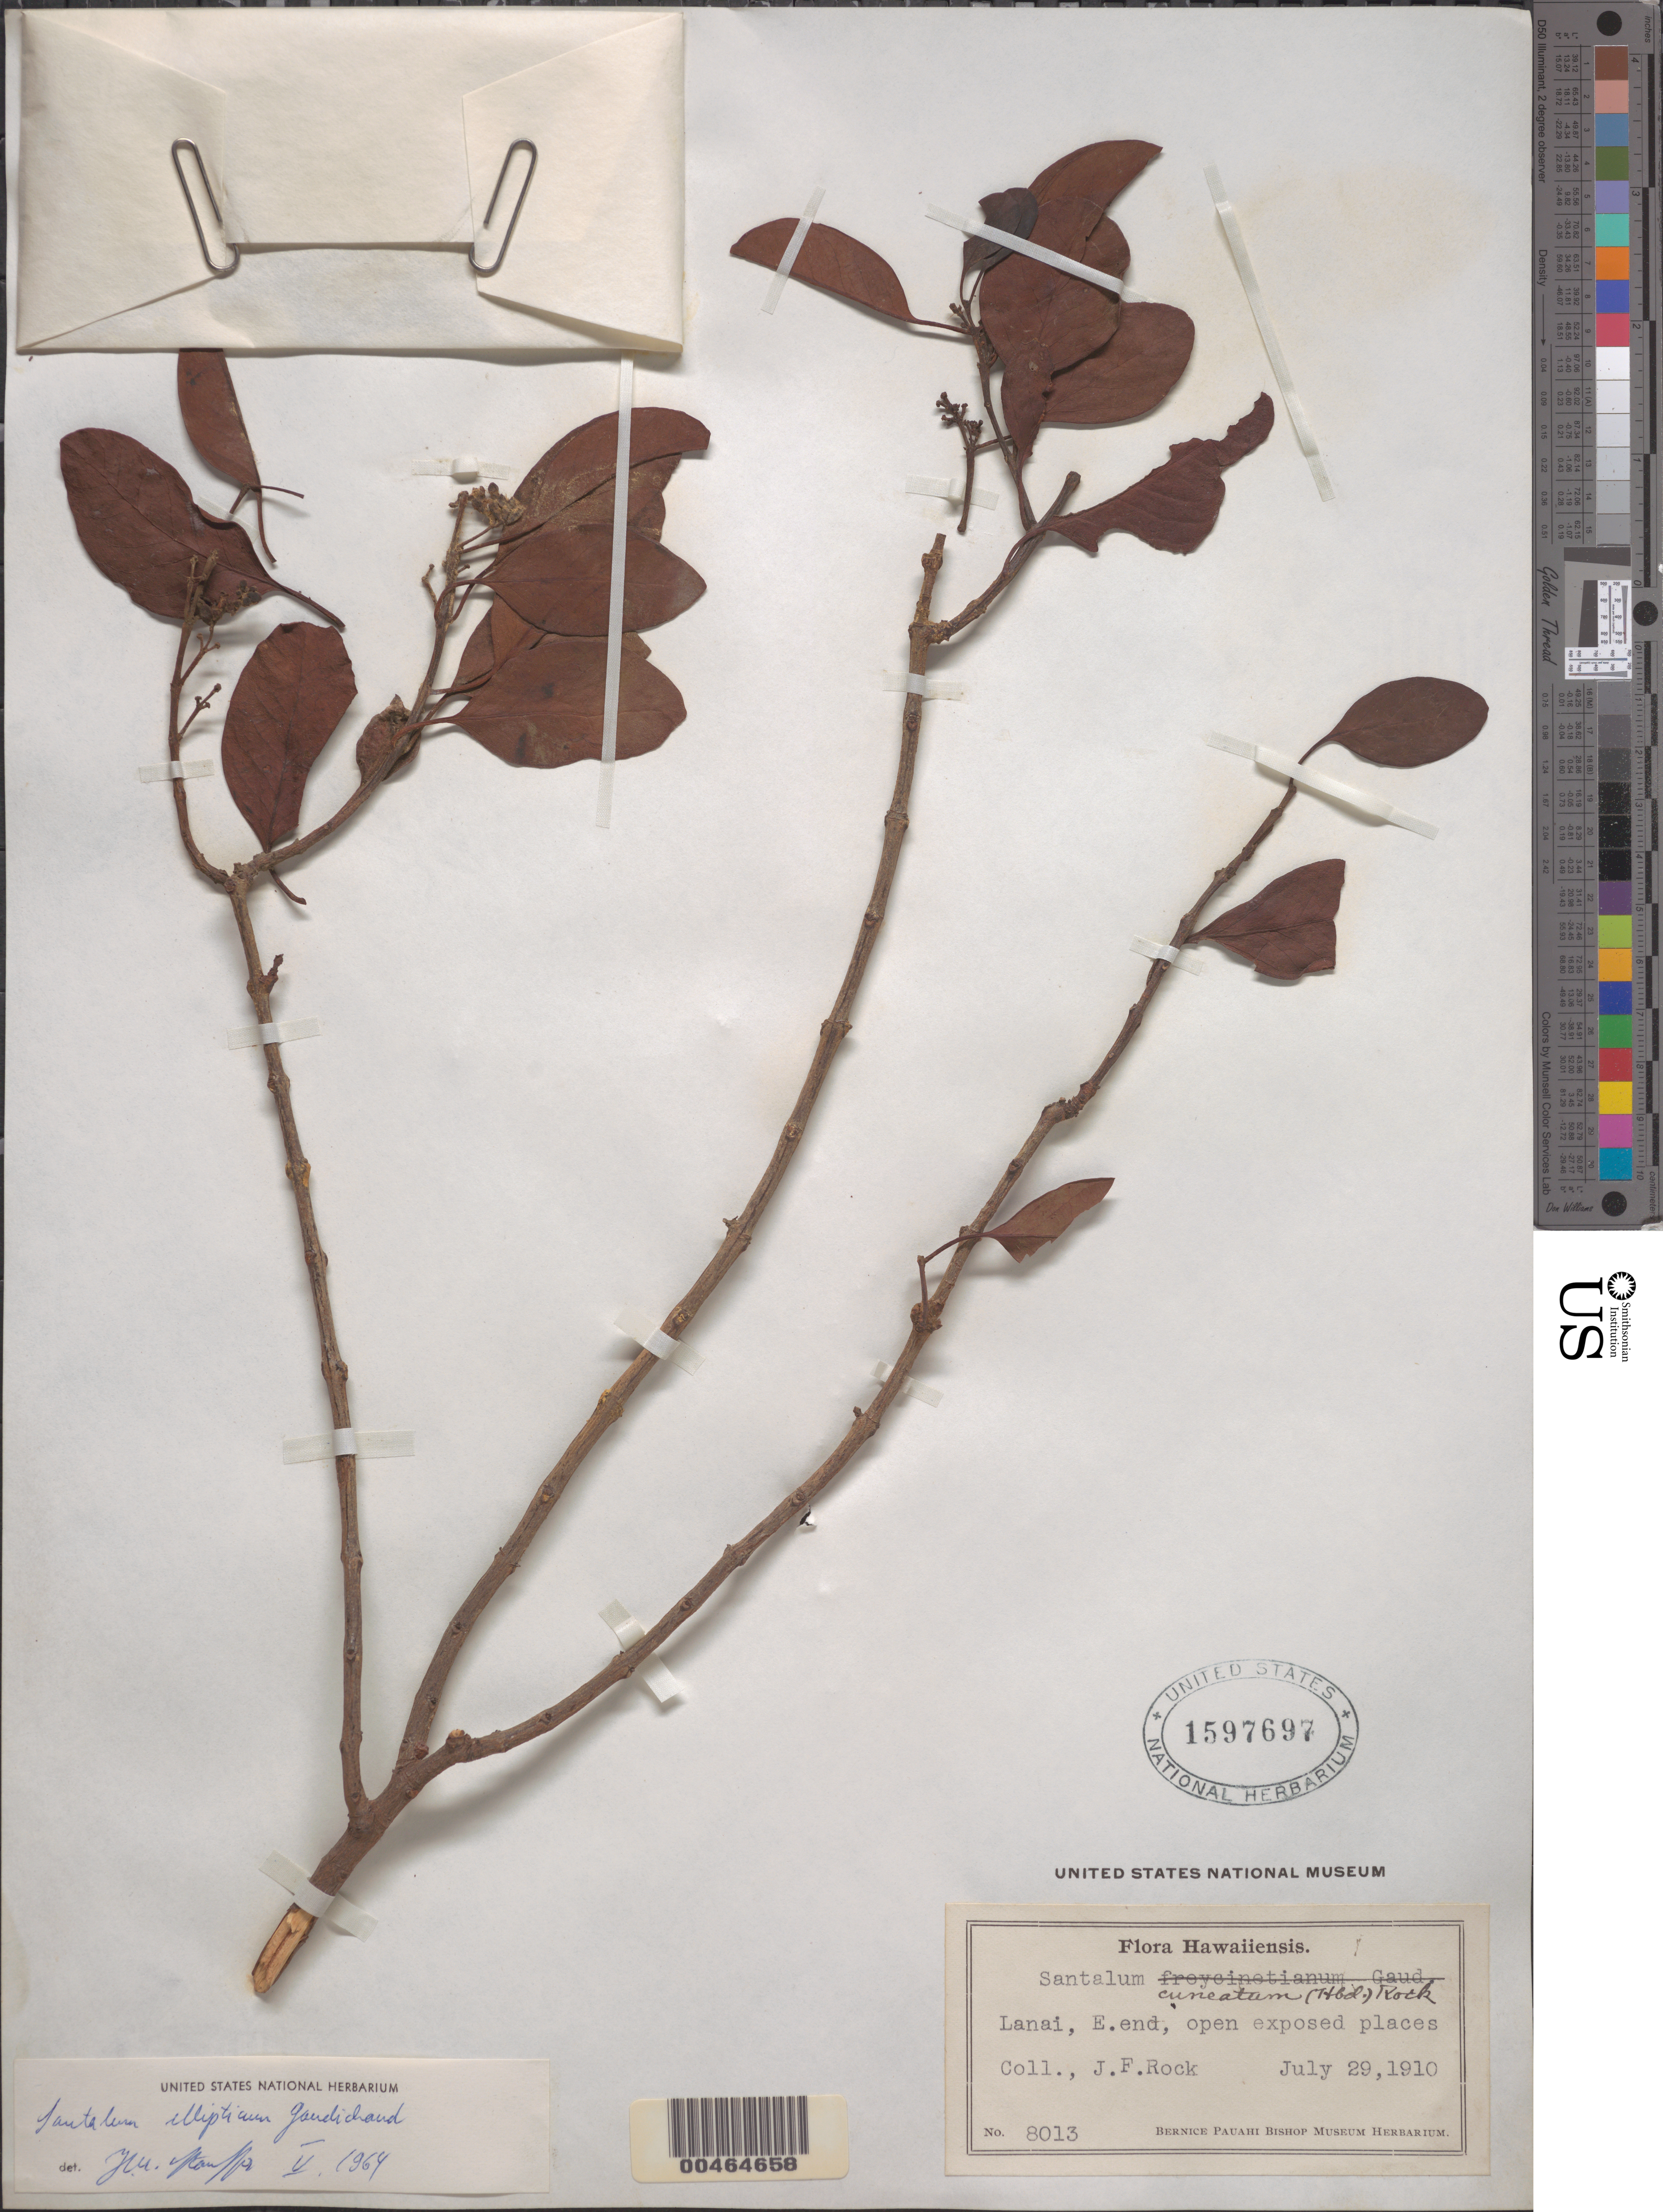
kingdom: Plantae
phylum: Tracheophyta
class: Magnoliopsida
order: Santalales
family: Santalaceae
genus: Santalum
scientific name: Santalum ellipticum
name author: Gaudich.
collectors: J. F. Rock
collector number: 8013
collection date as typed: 29 Jul 1910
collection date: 1910-07-29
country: United States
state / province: Hawaii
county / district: Maui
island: Lana'i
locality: E end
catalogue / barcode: US 1597697